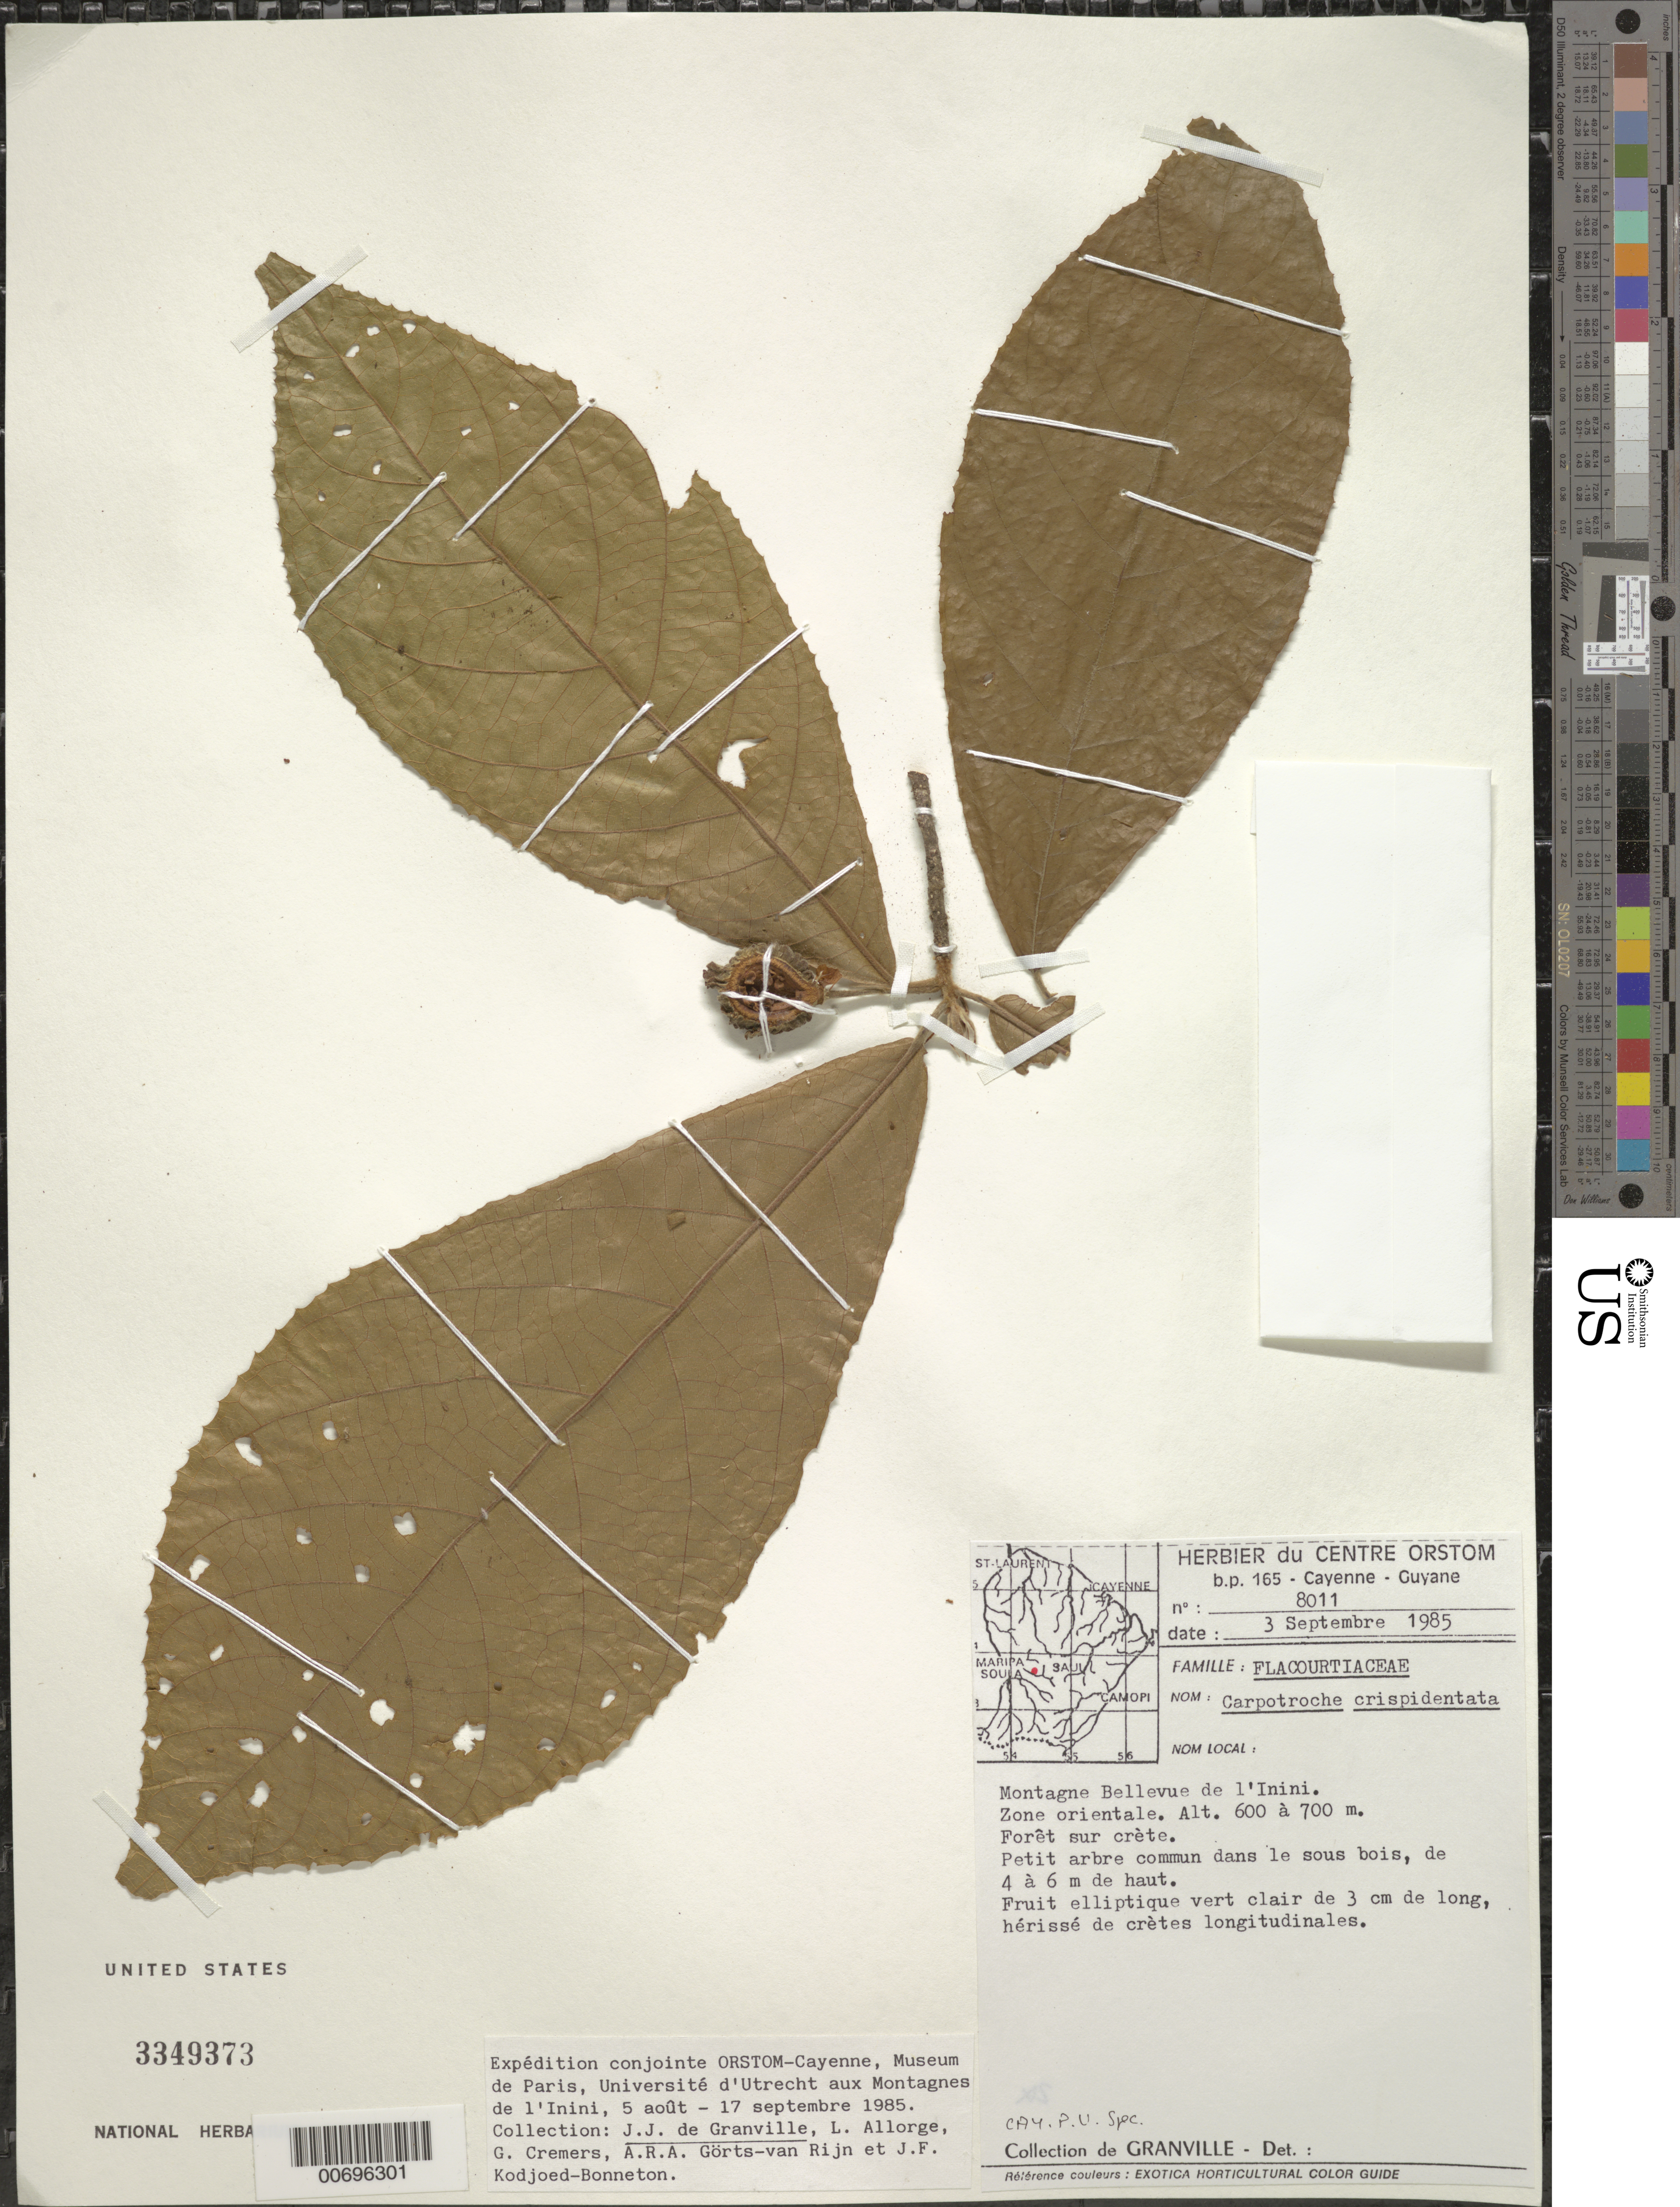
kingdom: Plantae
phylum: Tracheophyta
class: Magnoliopsida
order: Malpighiales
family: Achariaceae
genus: Carpotroche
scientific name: Carpotroche crispidentata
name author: Ducke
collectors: J.-J. de Granville, L. Allorge, G. Cremers, A. .R. A. Görts-van Rijn & J. Kodjoed-Bonneton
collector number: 8011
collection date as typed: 3-Sep-85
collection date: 1985-09-03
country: French Guiana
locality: Montagnes Bellevue de l'Inini, zone centrale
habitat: Forêt sur crete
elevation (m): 600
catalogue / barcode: US 3349373